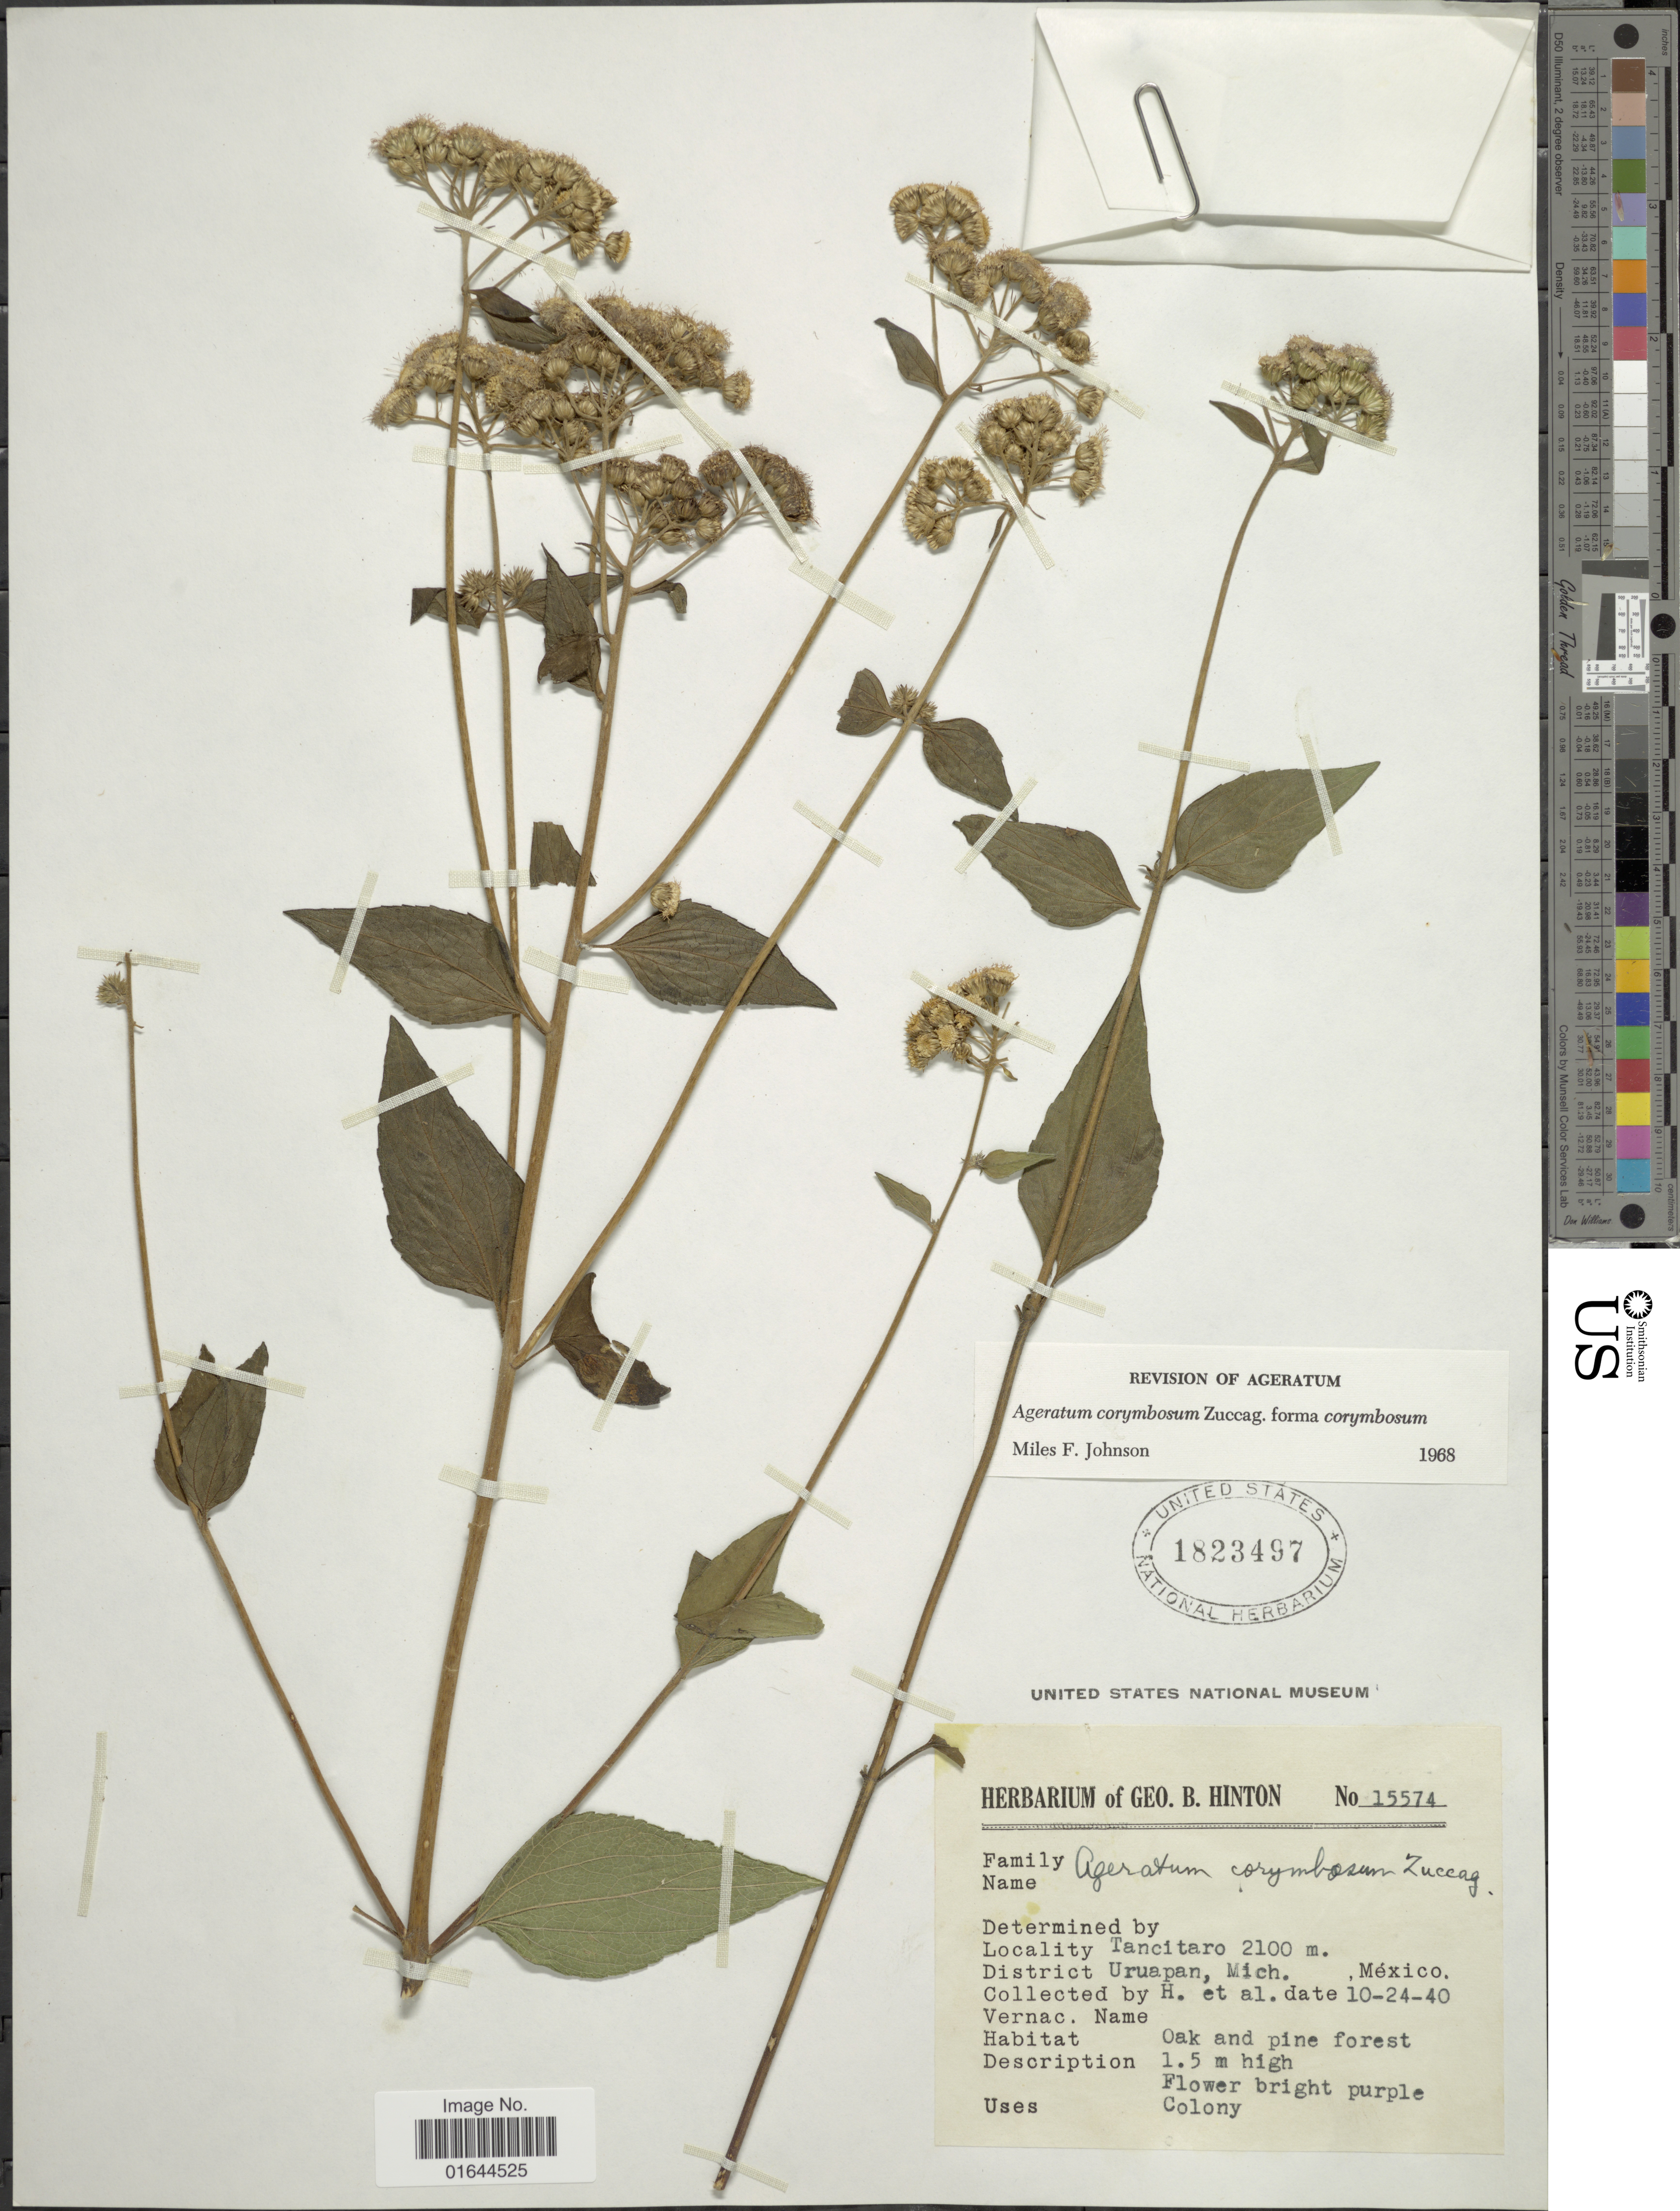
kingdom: Plantae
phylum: Tracheophyta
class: Magnoliopsida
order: Asterales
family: Asteraceae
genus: Ageratum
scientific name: Ageratum corymbosum f. corymbosum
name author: Zuccagni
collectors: G. B. Hinton & et al.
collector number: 15574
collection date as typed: Transcribed d/m/y: 24/10/40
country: Mexico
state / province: Michoacán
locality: Tancitaro, Uruapan, Mich.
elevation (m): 2100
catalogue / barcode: US 1823497